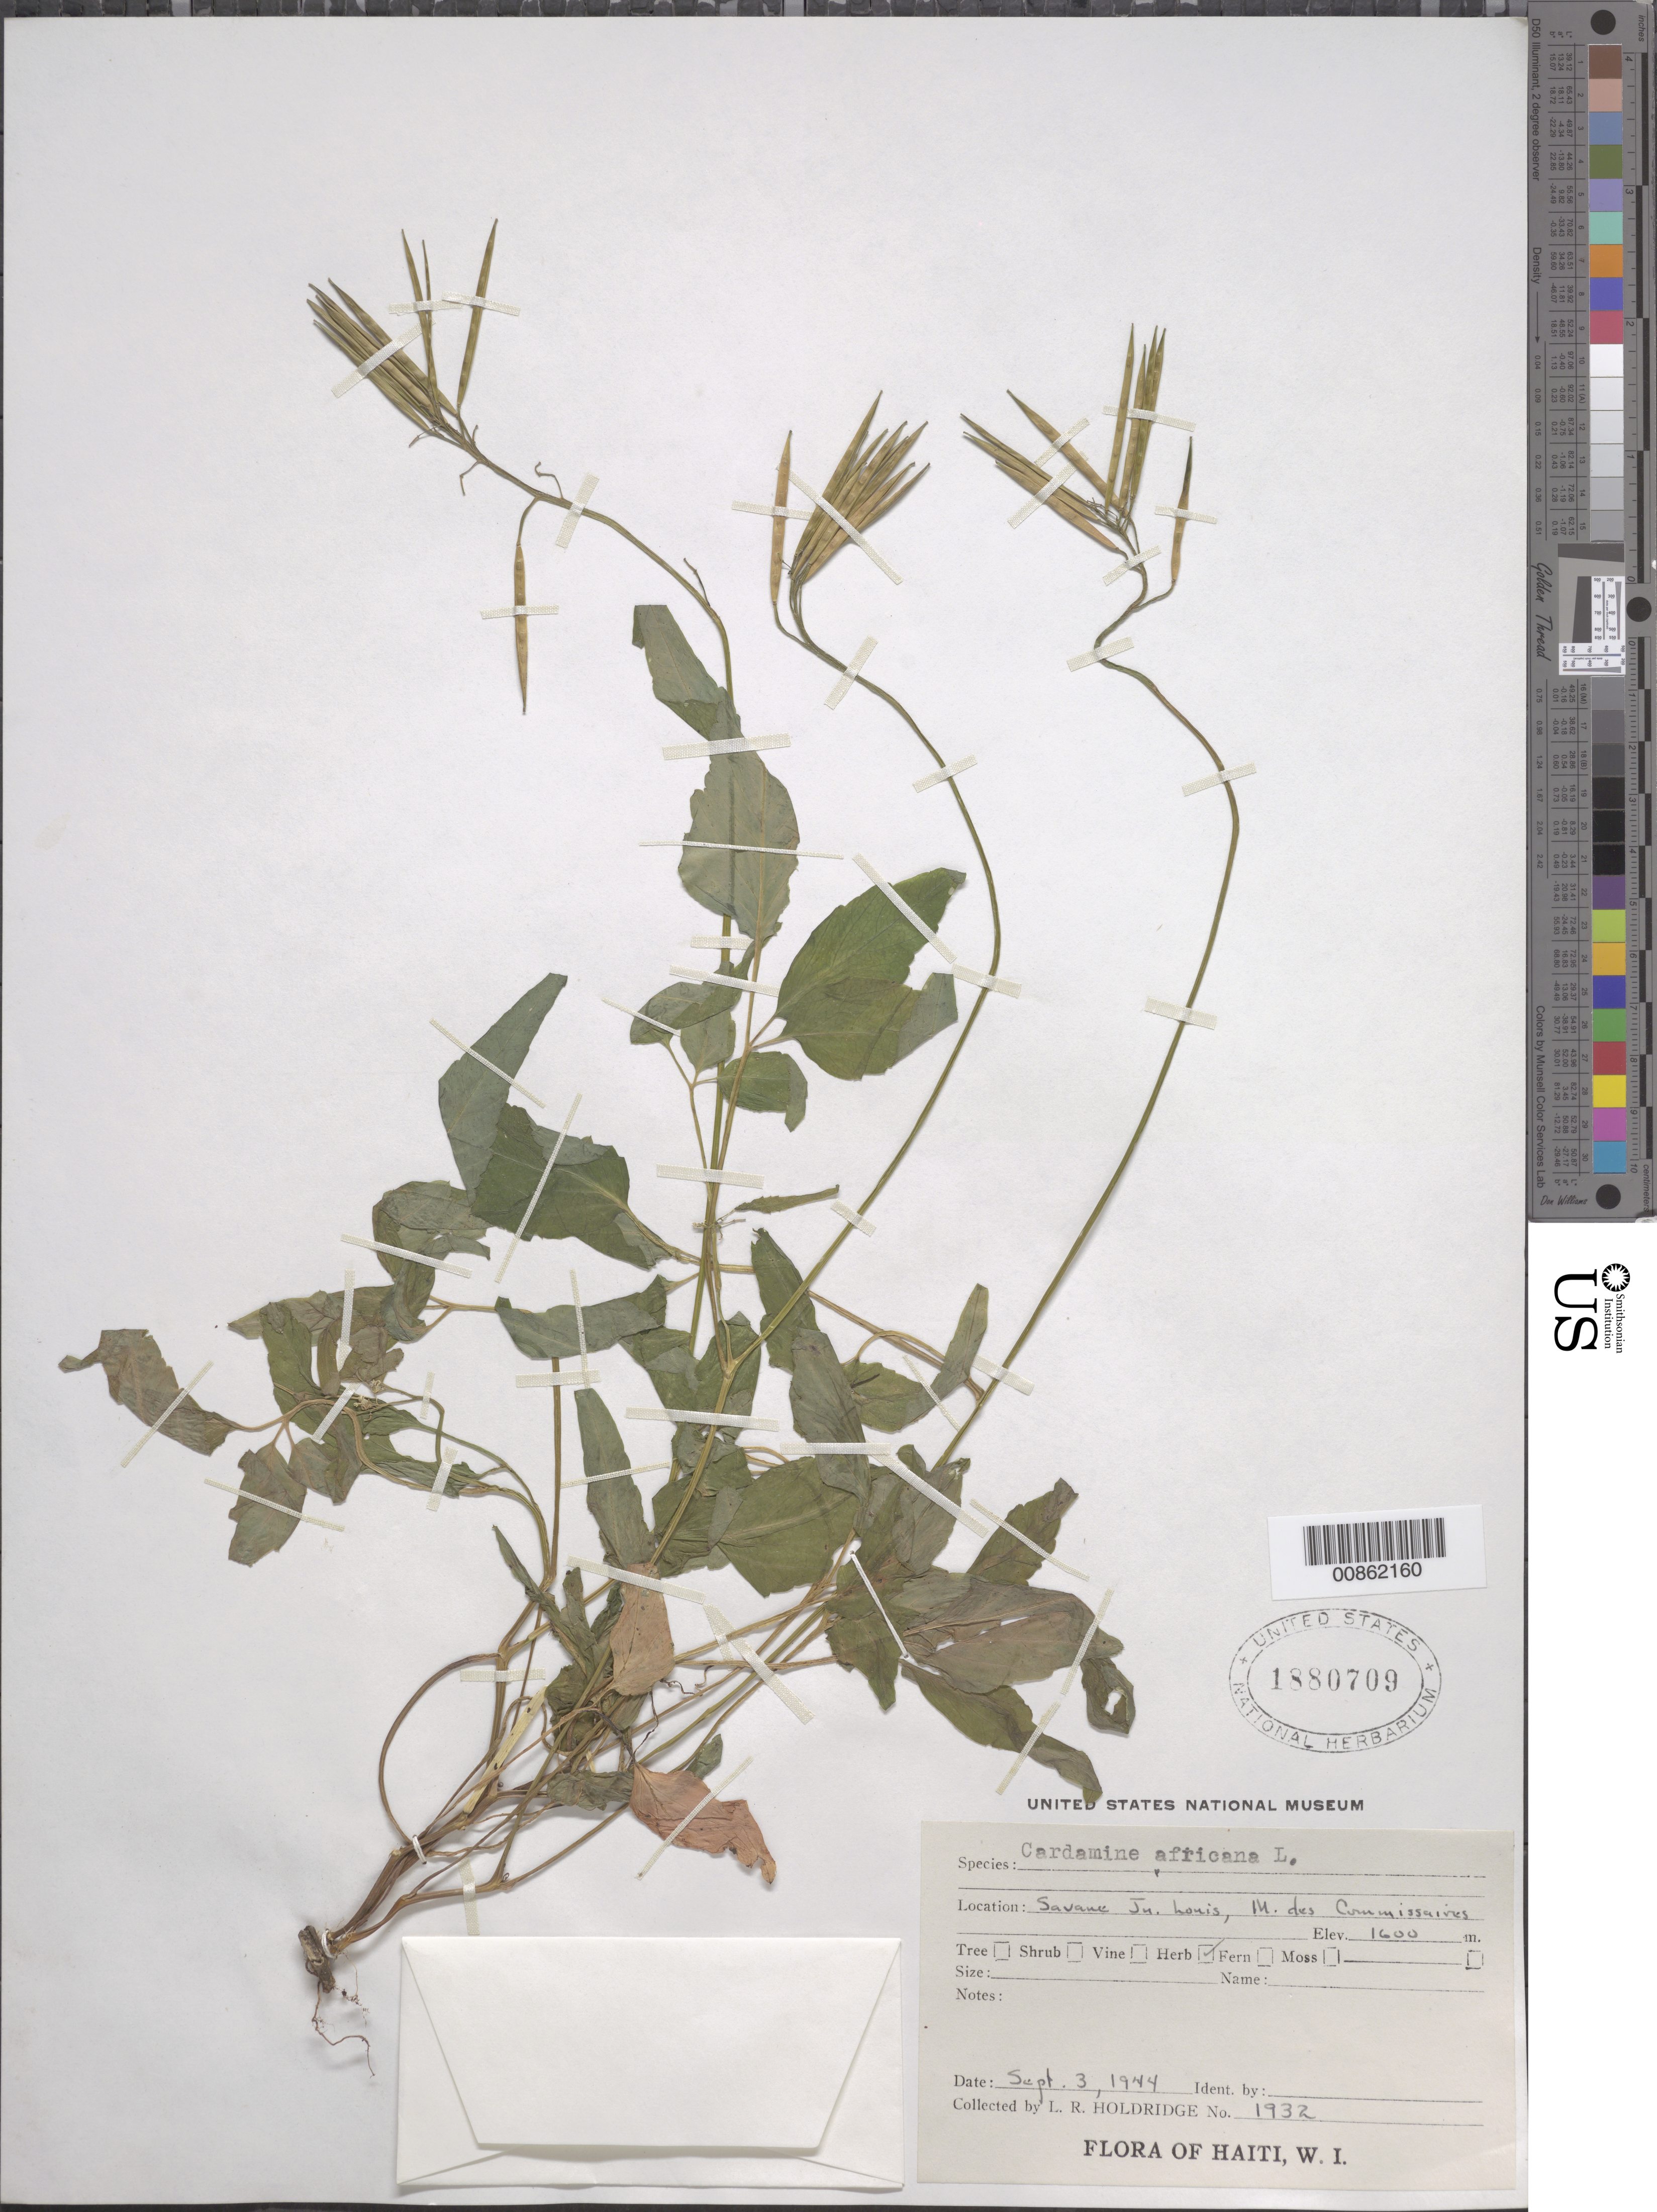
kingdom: Plantae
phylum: Tracheophyta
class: Magnoliopsida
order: Brassicales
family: Brassicaceae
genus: Cardamine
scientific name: Cardamine africana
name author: L.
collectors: L. Holdridge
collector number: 1932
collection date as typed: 03 Sep 1944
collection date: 1944-09-03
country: Haiti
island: Hispaniola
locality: Savane Jn. Louis, M. des Commissaires.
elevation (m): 1600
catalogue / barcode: US 1880709